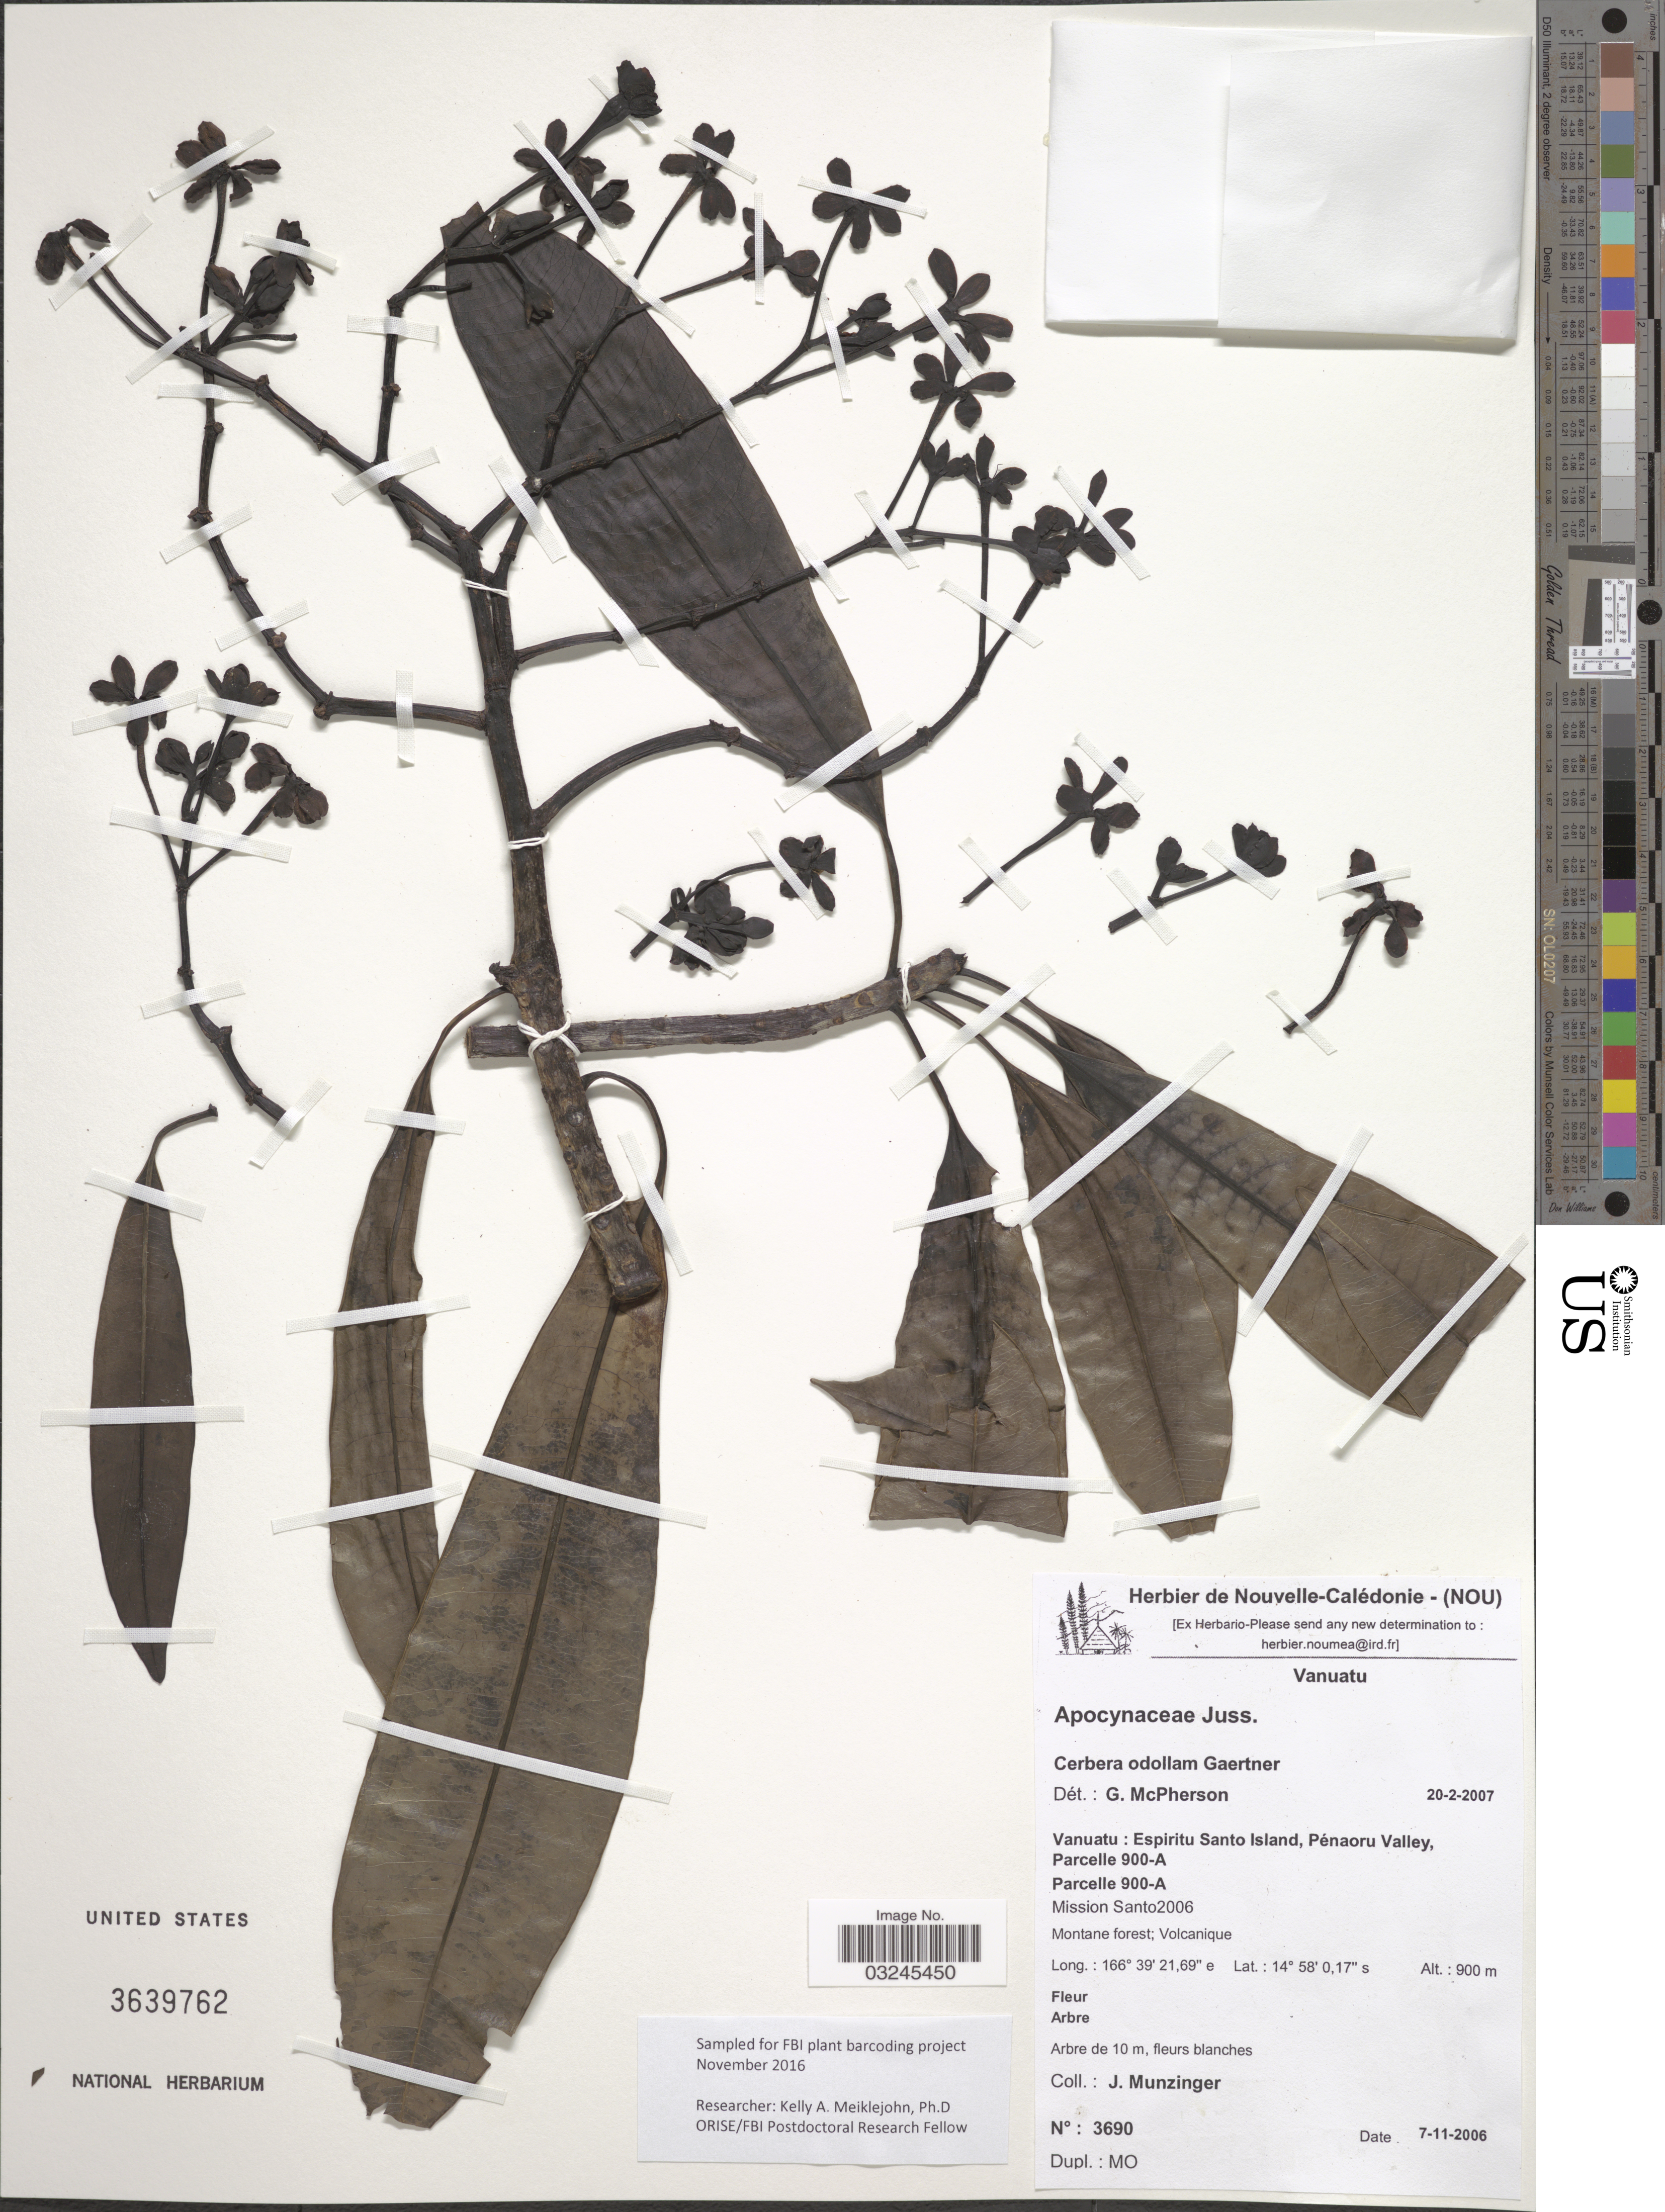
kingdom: Plantae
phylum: Tracheophyta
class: Magnoliopsida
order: Gentianales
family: Apocynaceae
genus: Cerbera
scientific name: Cerbera odollam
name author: Gaertn.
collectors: J. K. Munzinger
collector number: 3690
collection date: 2006-11-07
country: Vanuatu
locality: Espiritu Santo Island, Pénaoru Valley, Parcelle 900-A.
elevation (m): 900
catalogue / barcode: US 3639762